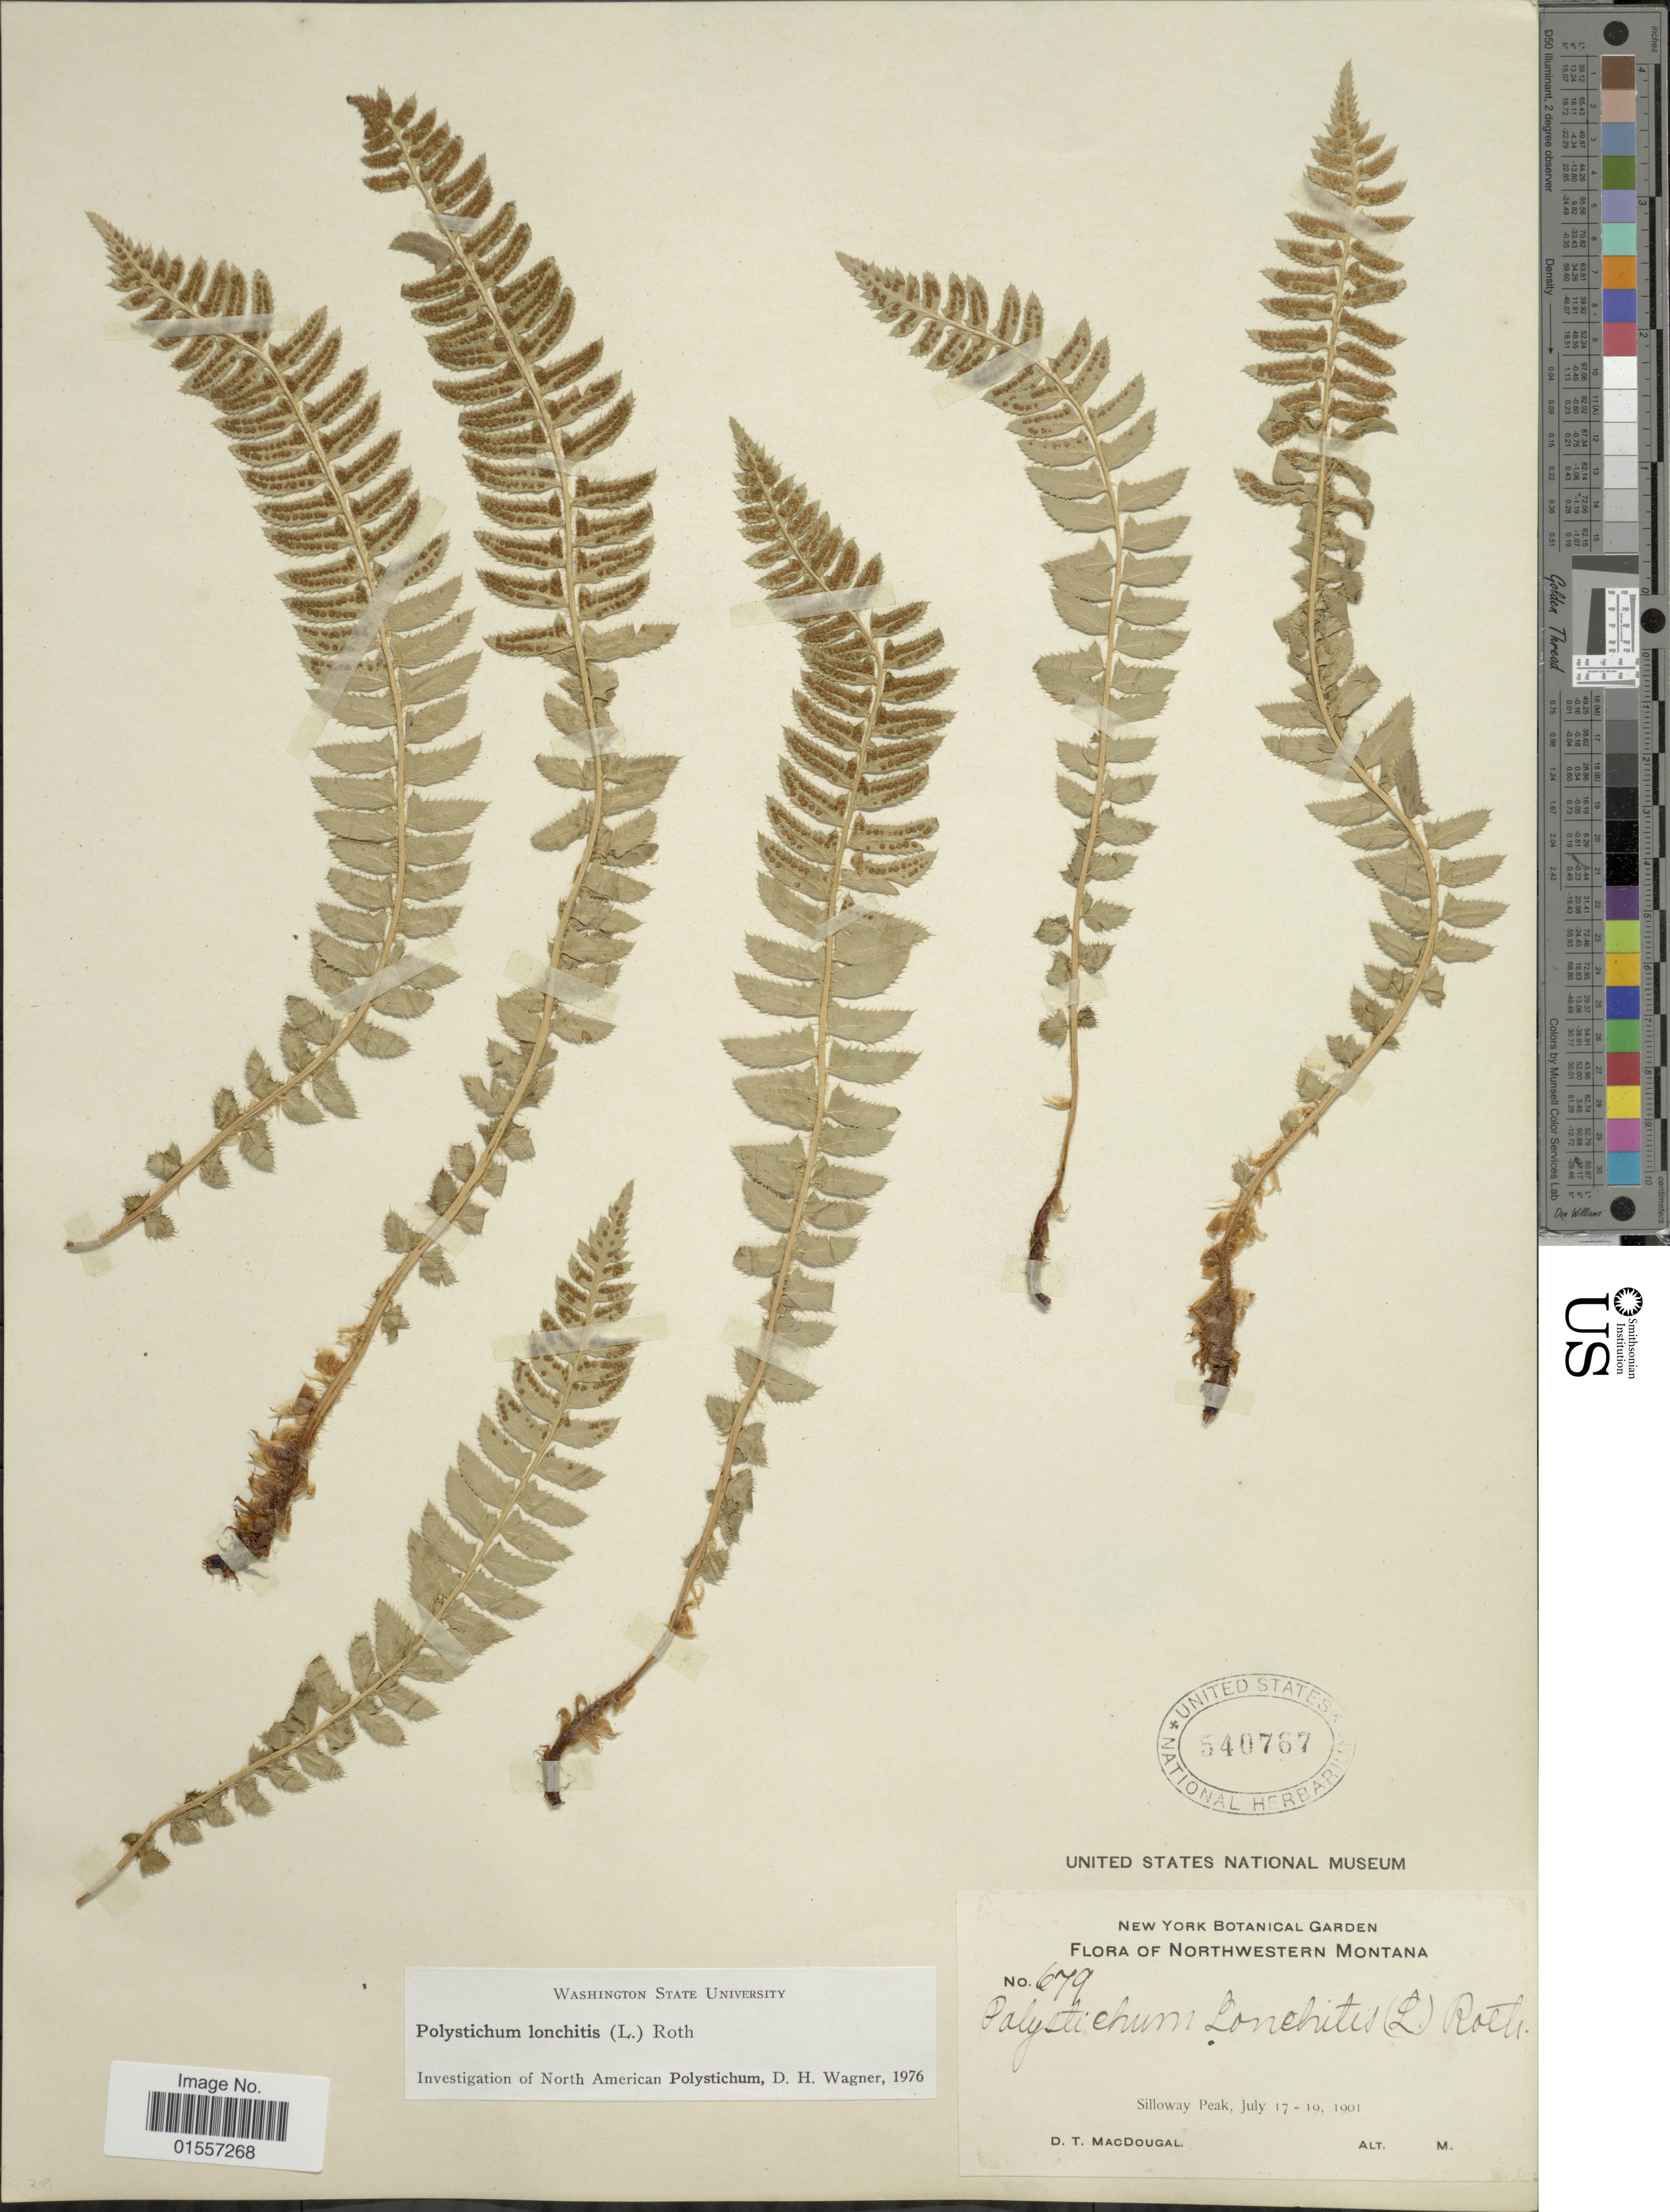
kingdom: Plantae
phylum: Tracheophyta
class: Polypodiopsida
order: Polypodiales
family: Dryopteridaceae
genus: Polystichum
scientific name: Polystichum lonchitis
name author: (Roth) L.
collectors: D. T. MacDougal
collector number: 679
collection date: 1901-07-17/1901-07-19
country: United States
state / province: Montana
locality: Northwestern Montana, Silloway Peak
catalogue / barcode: US 540767